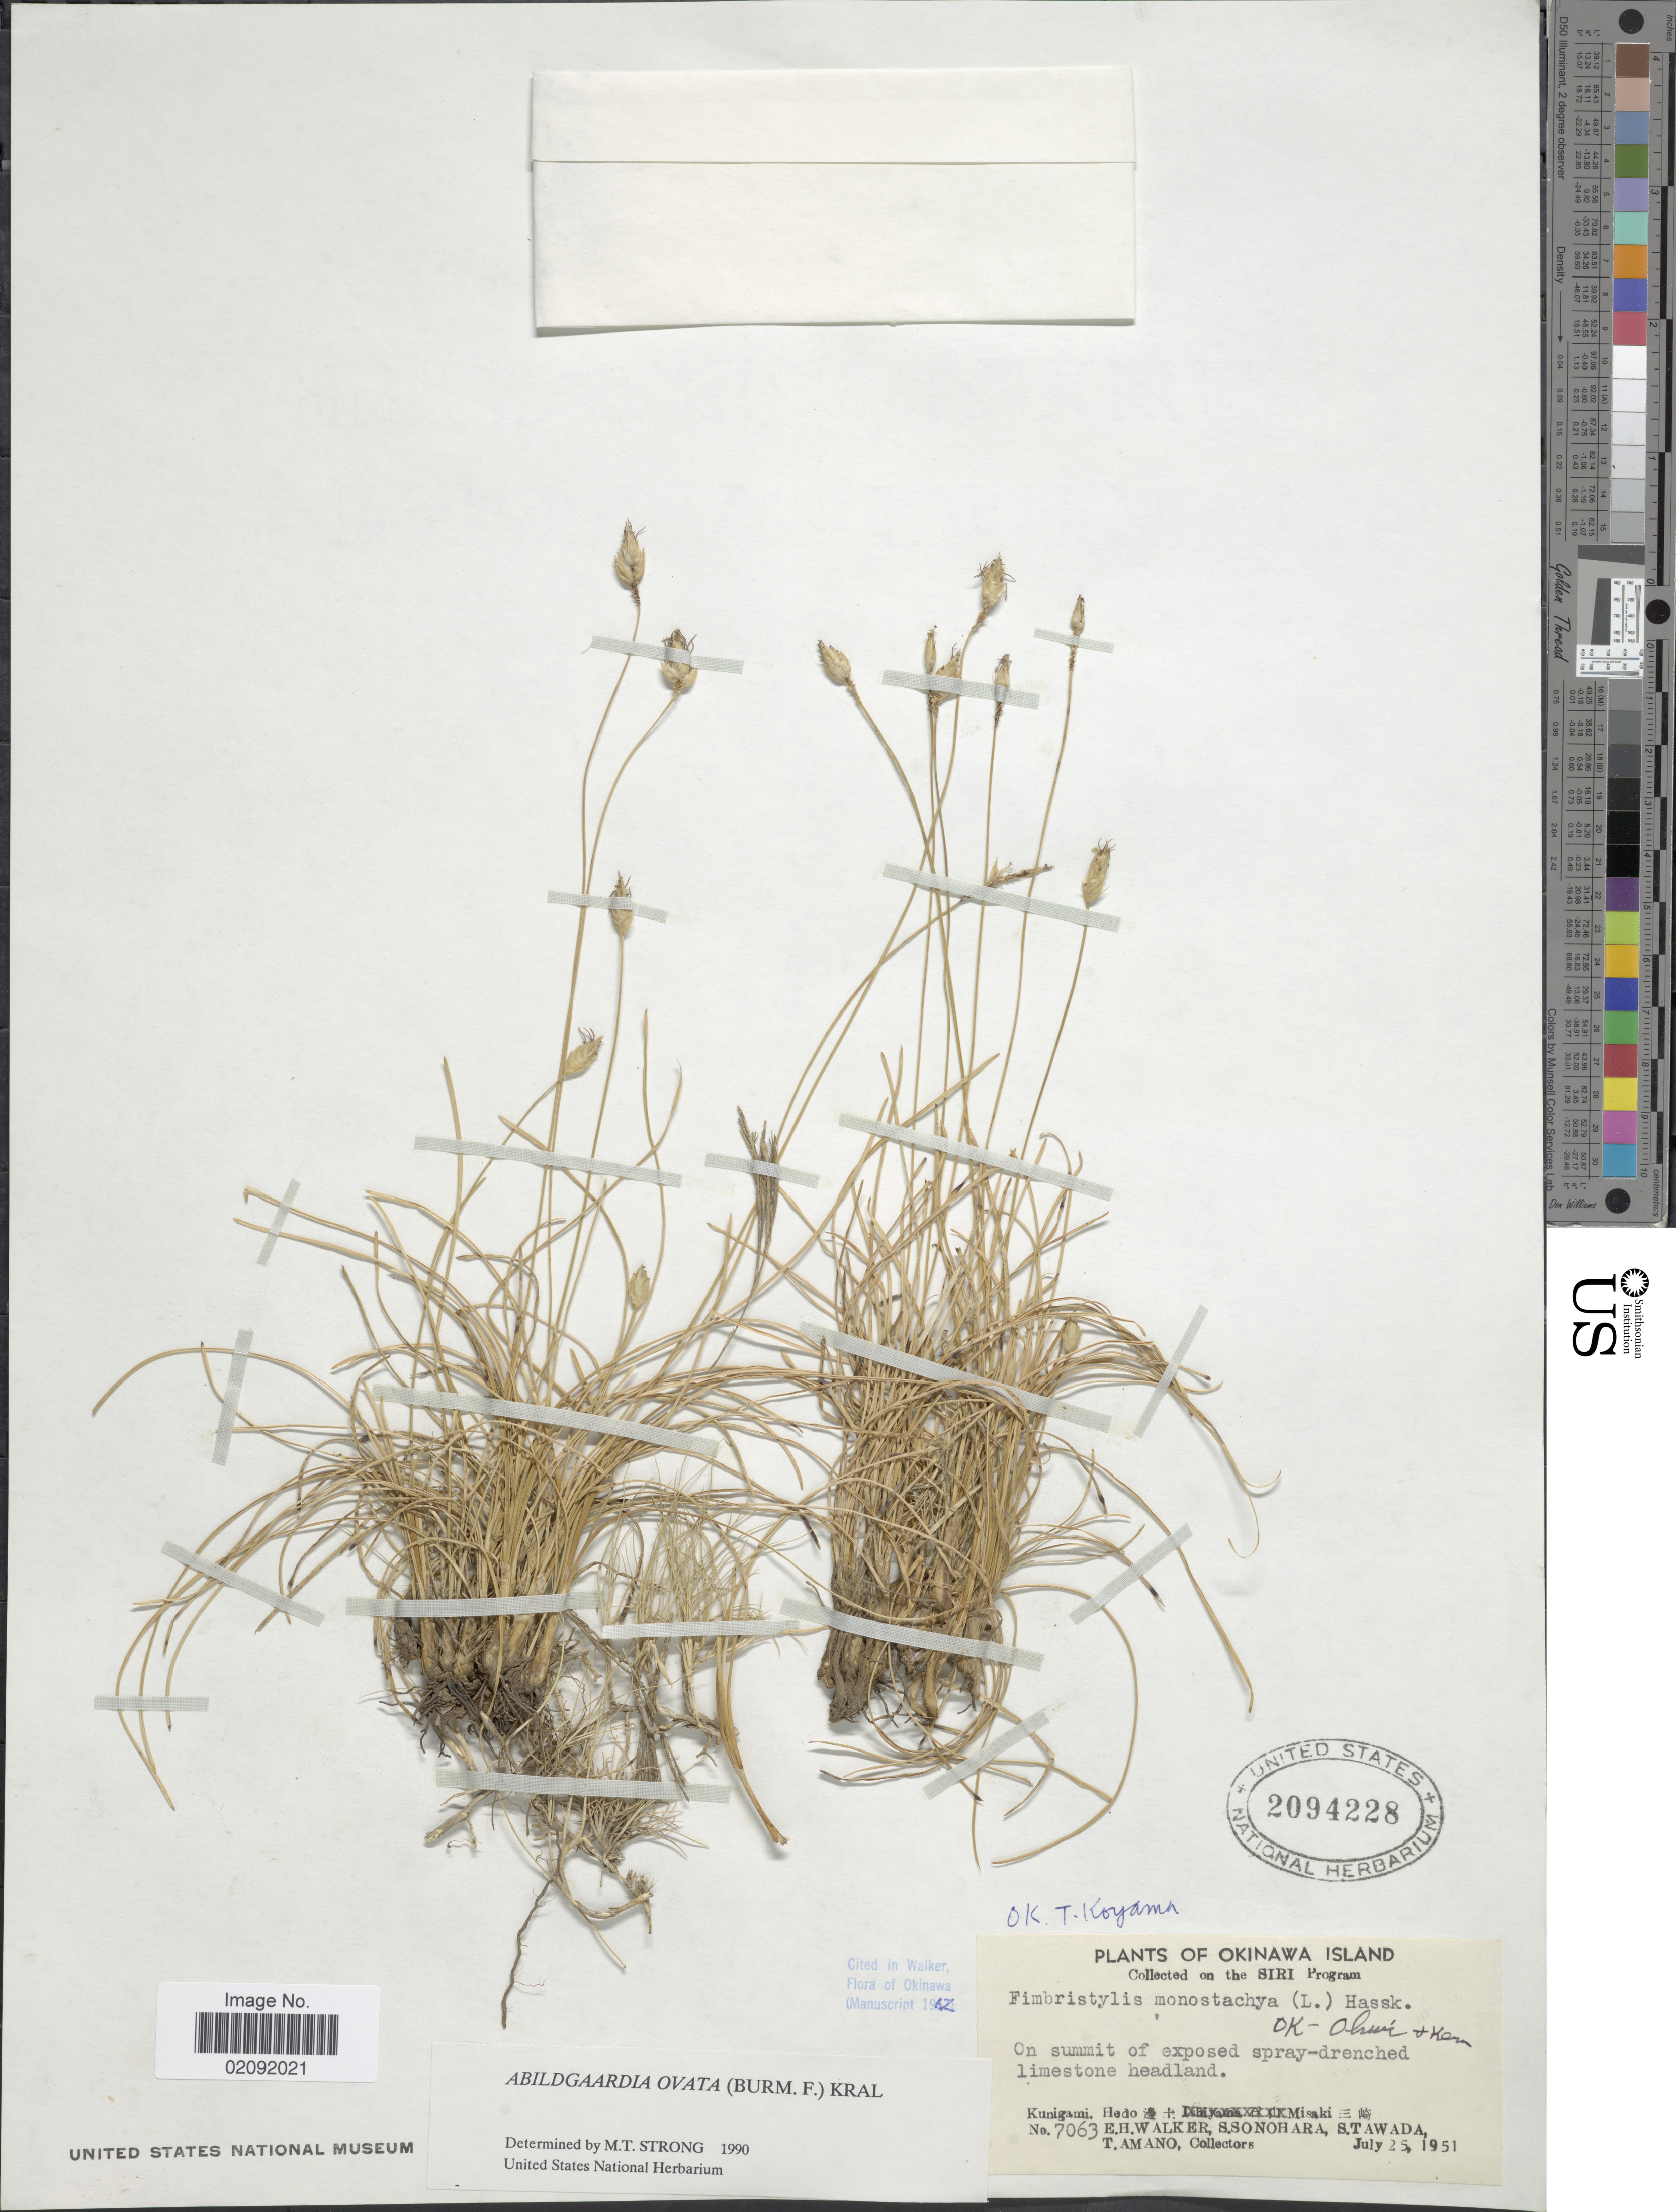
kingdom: Plantae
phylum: Tracheophyta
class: Liliopsida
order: Poales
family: Cyperaceae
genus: Abildgaardia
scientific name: Abildgaardia ovata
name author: (Burm. f.) Kral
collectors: E. H. Walker, S. Sonohara, S. Tawada & T. Amano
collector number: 7063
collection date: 1951-07-25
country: Japan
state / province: Okinawa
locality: Okinawa Island, on summit of exposed spray-drenched limestone headland, Kunigami, Hedo.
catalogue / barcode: US 2094228